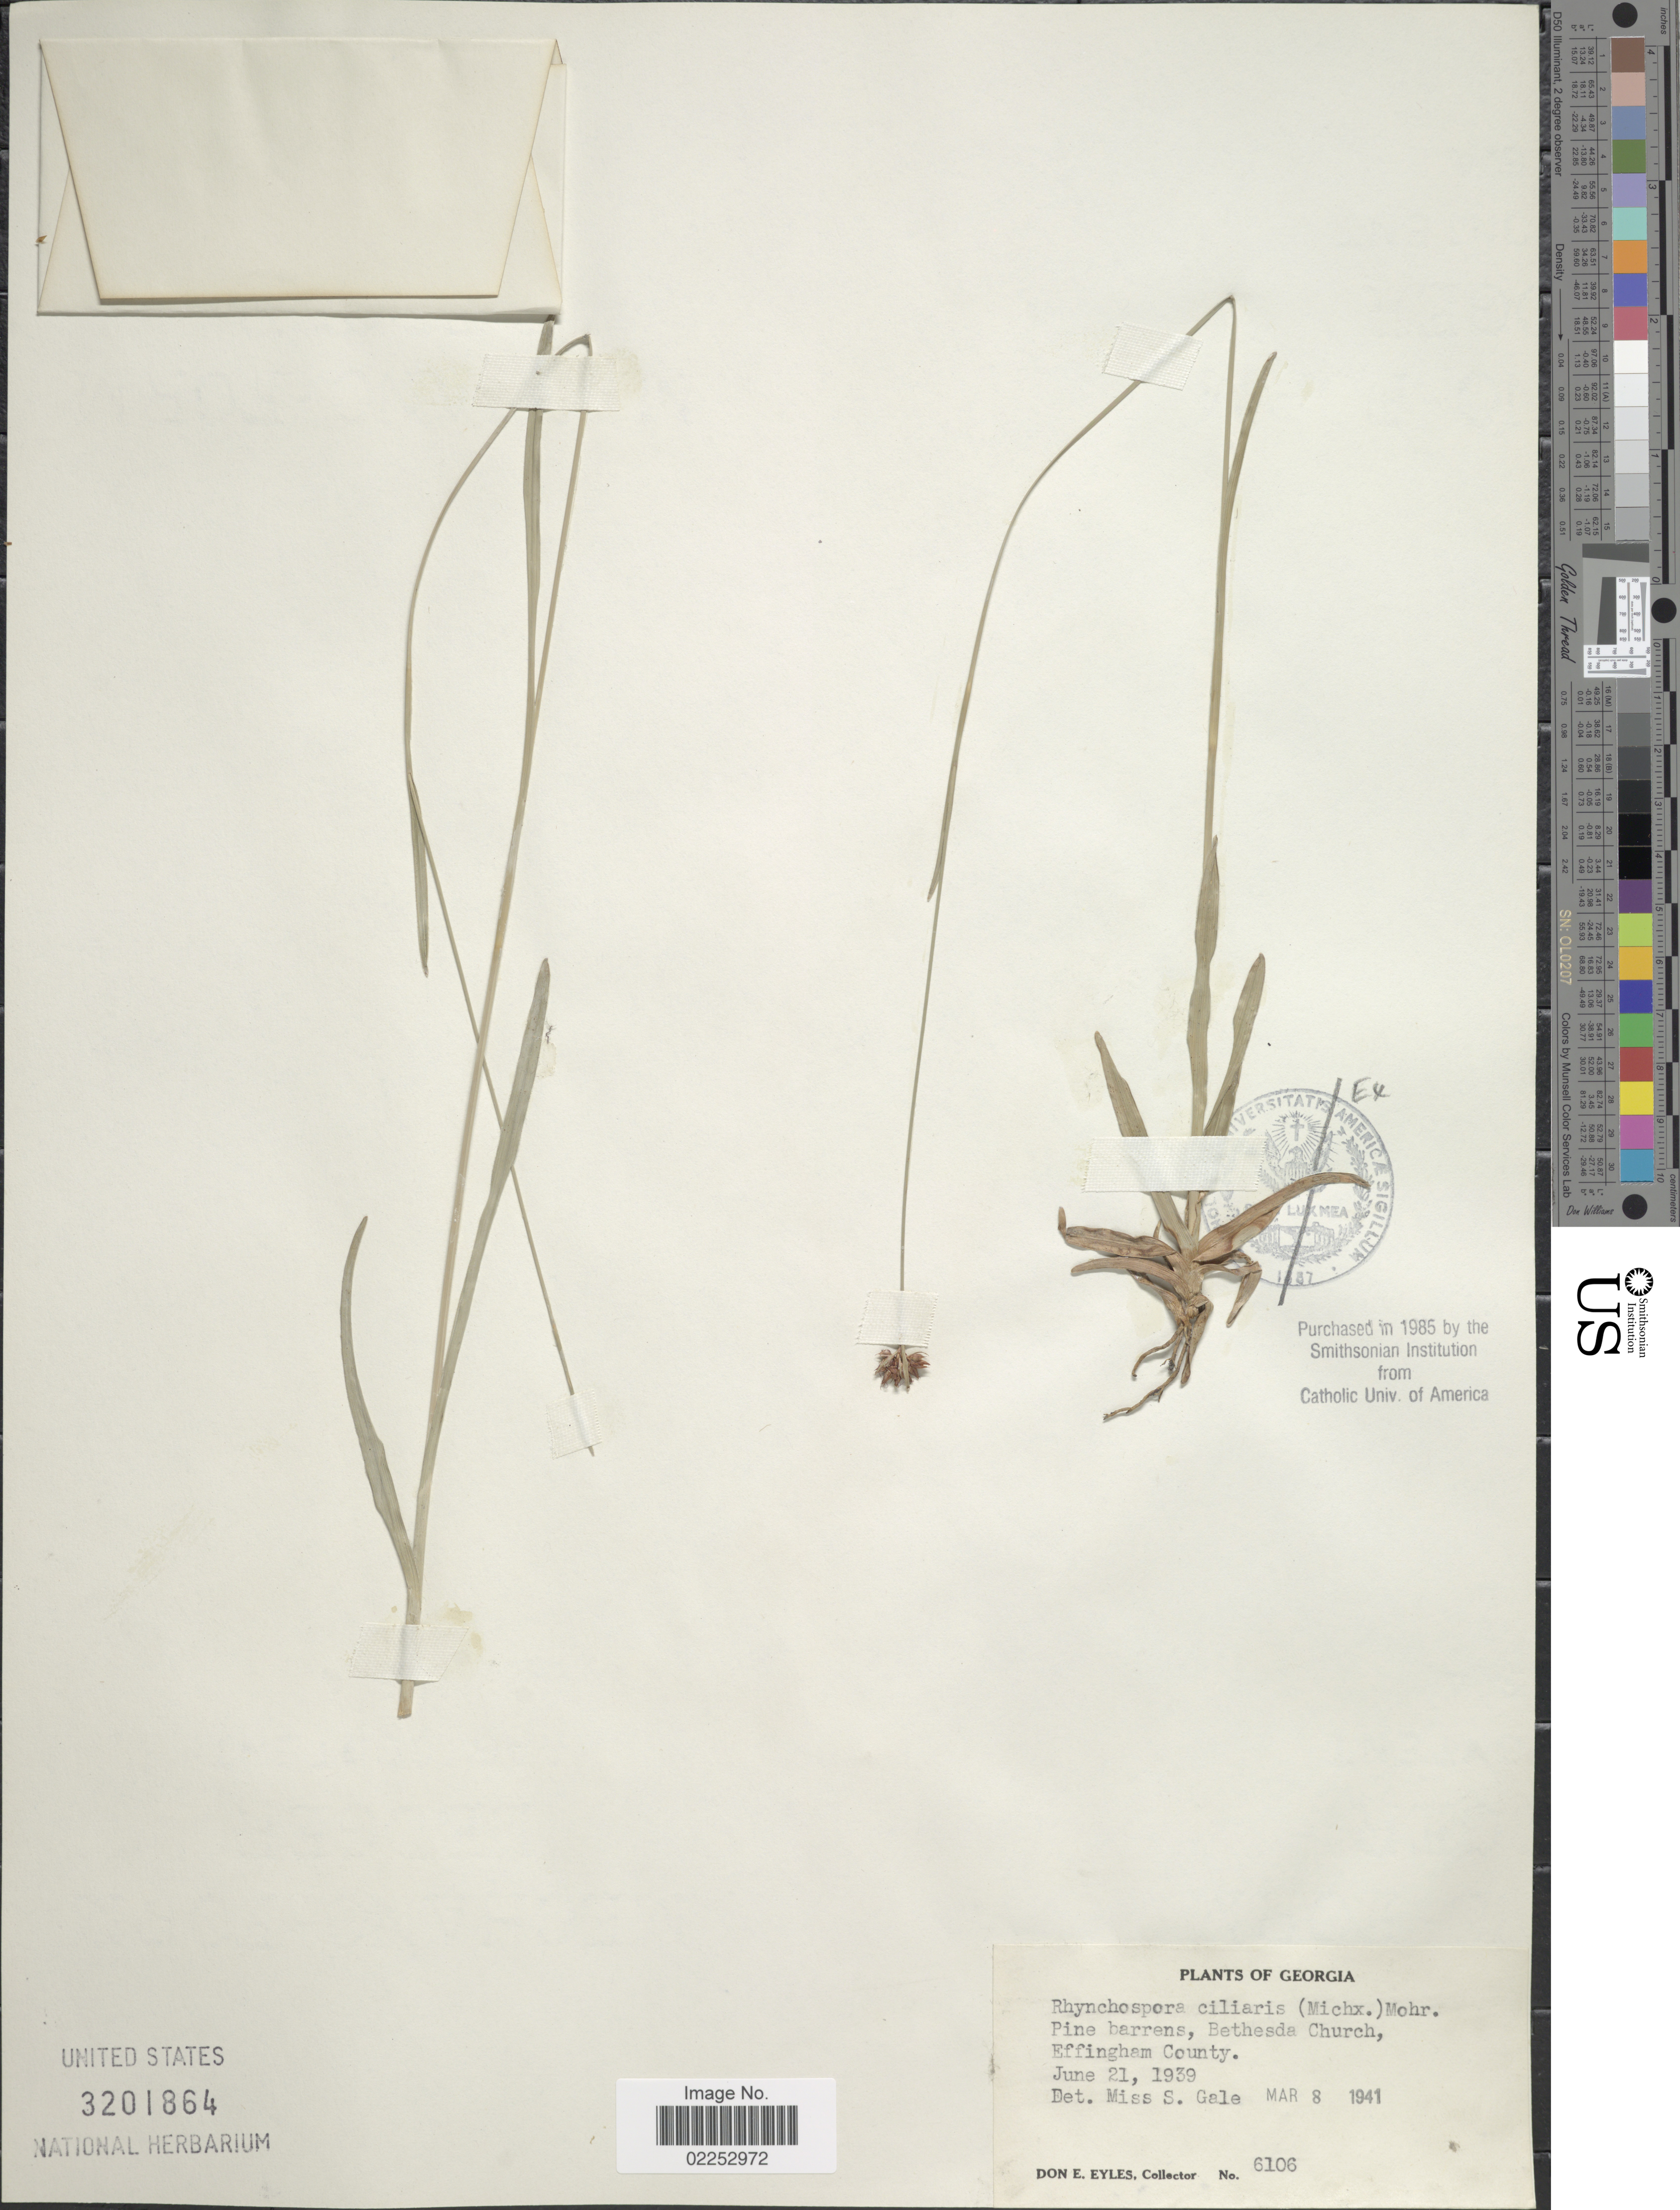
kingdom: Plantae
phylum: Tracheophyta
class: Liliopsida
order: Poales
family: Cyperaceae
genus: Rhynchospora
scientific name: Rhynchospora ciliaris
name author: (Michx.) C. Mohr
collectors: D. Eyles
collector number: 6106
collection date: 1939-06-21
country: United States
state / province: Georgia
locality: Bethesda Church, Effingham County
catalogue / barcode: US 3201864